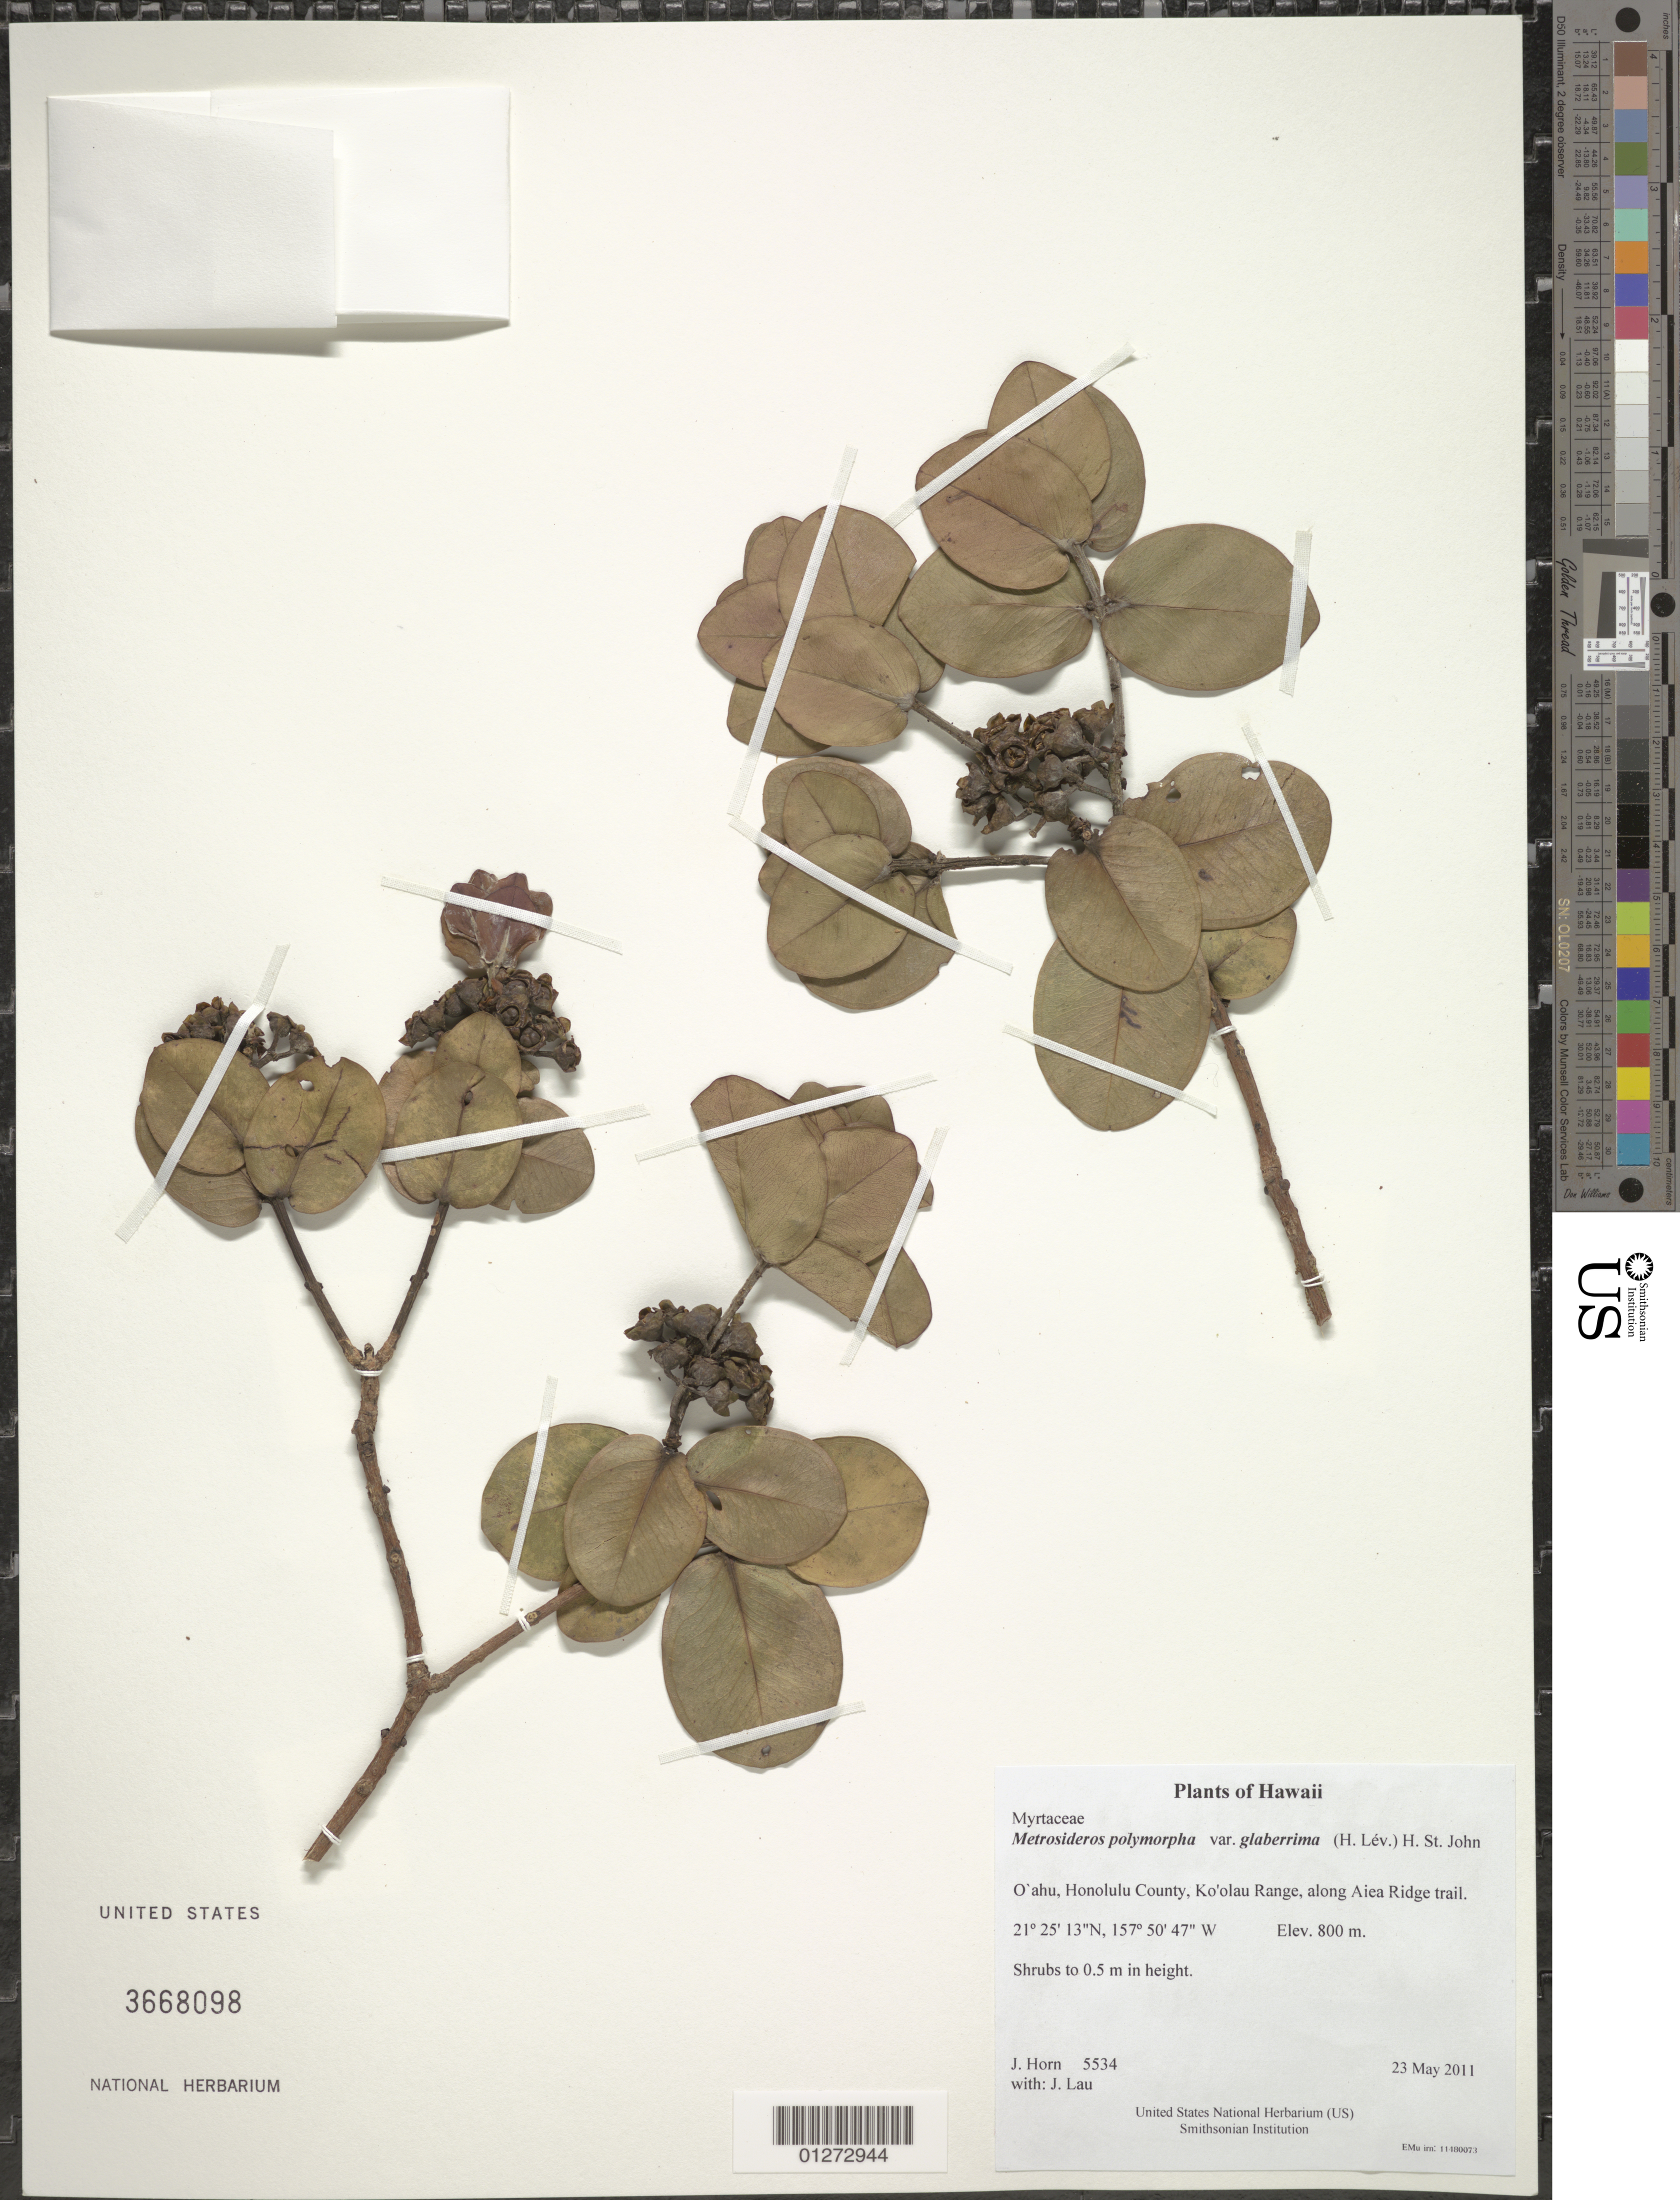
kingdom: Plantae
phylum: Tracheophyta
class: Magnoliopsida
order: Myrtales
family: Myrtaceae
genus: Metrosideros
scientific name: Metrosideros polymorpha var. glaberrima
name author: (H. Lév.) H. St. John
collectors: J. Horn & J. Lau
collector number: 5534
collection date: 2011-05-23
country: United States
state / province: Hawaii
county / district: Honolulu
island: Oahu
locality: Ko'olau Range, along Aiea Ridge trail.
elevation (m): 800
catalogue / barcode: US 3668098